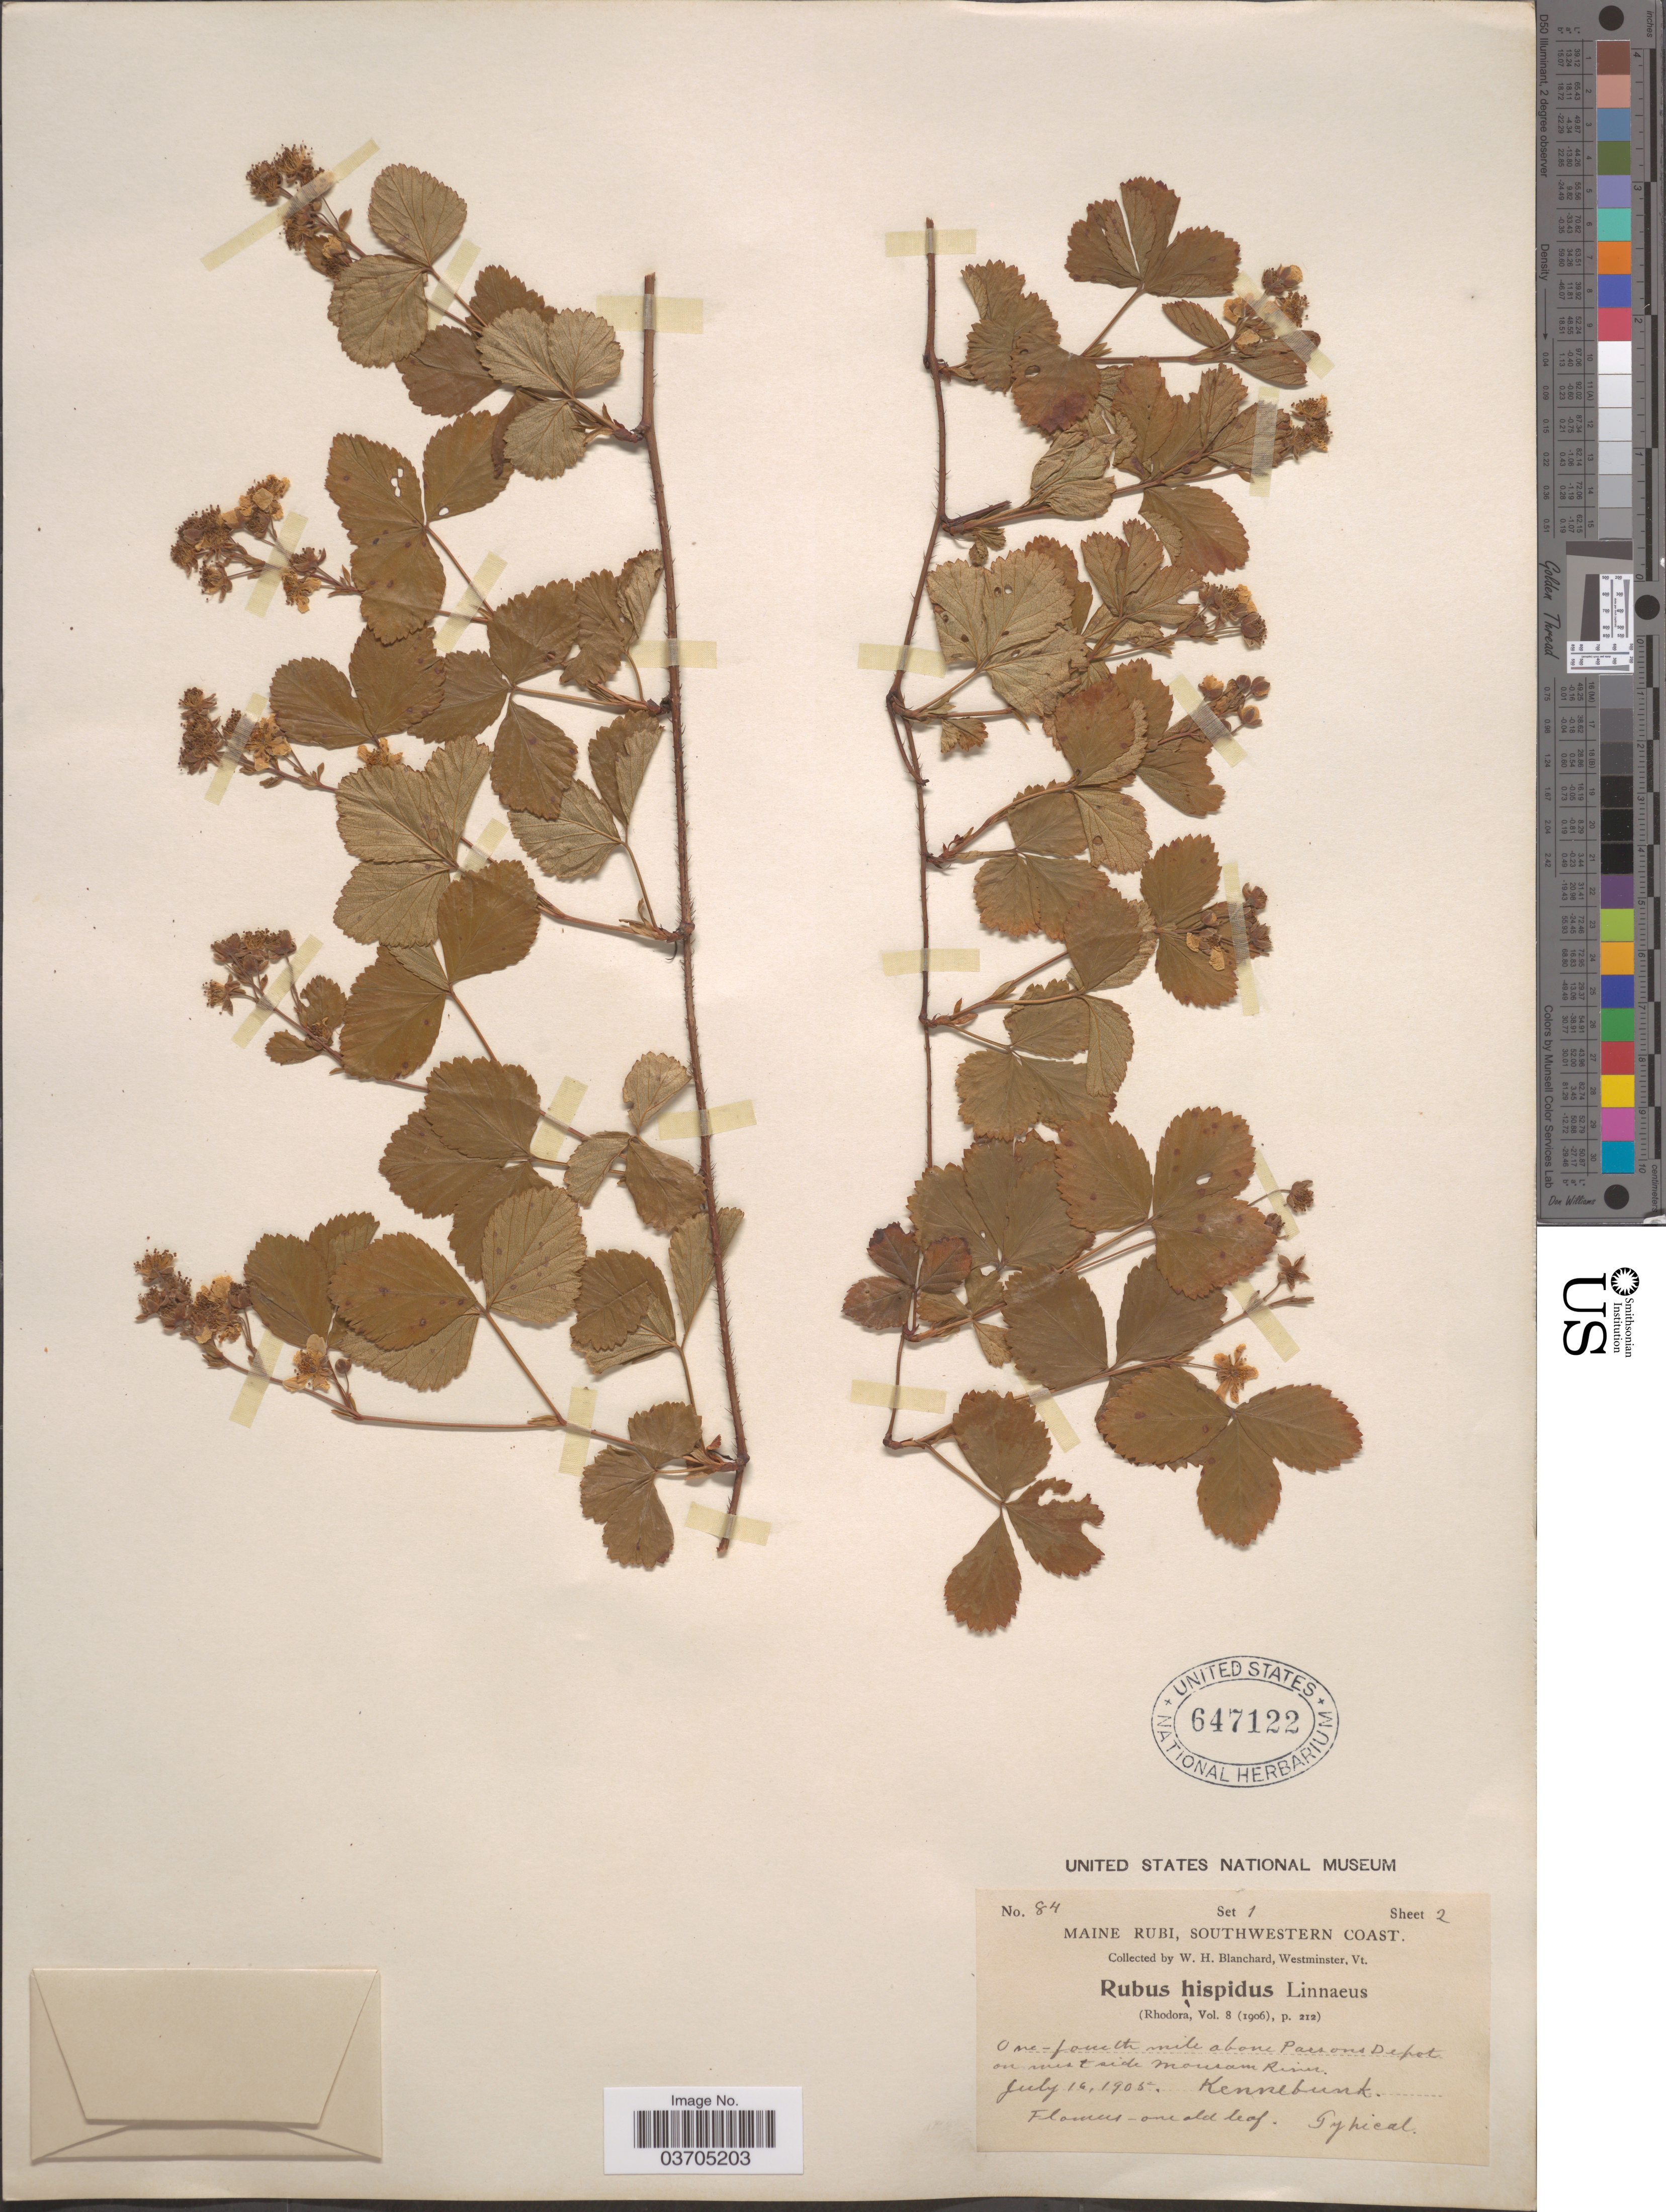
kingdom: Plantae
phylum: Tracheophyta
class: Magnoliopsida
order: Rosales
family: Rosaceae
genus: Rubus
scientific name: Rubus hispidus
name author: L.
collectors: W. H. Blanchard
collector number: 84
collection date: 1905-07-16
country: United States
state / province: Maine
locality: Southwestern Coast. One-fourth mile above Pass ons Depot. On west side Monsam River. Kennebunk.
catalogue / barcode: US 647122